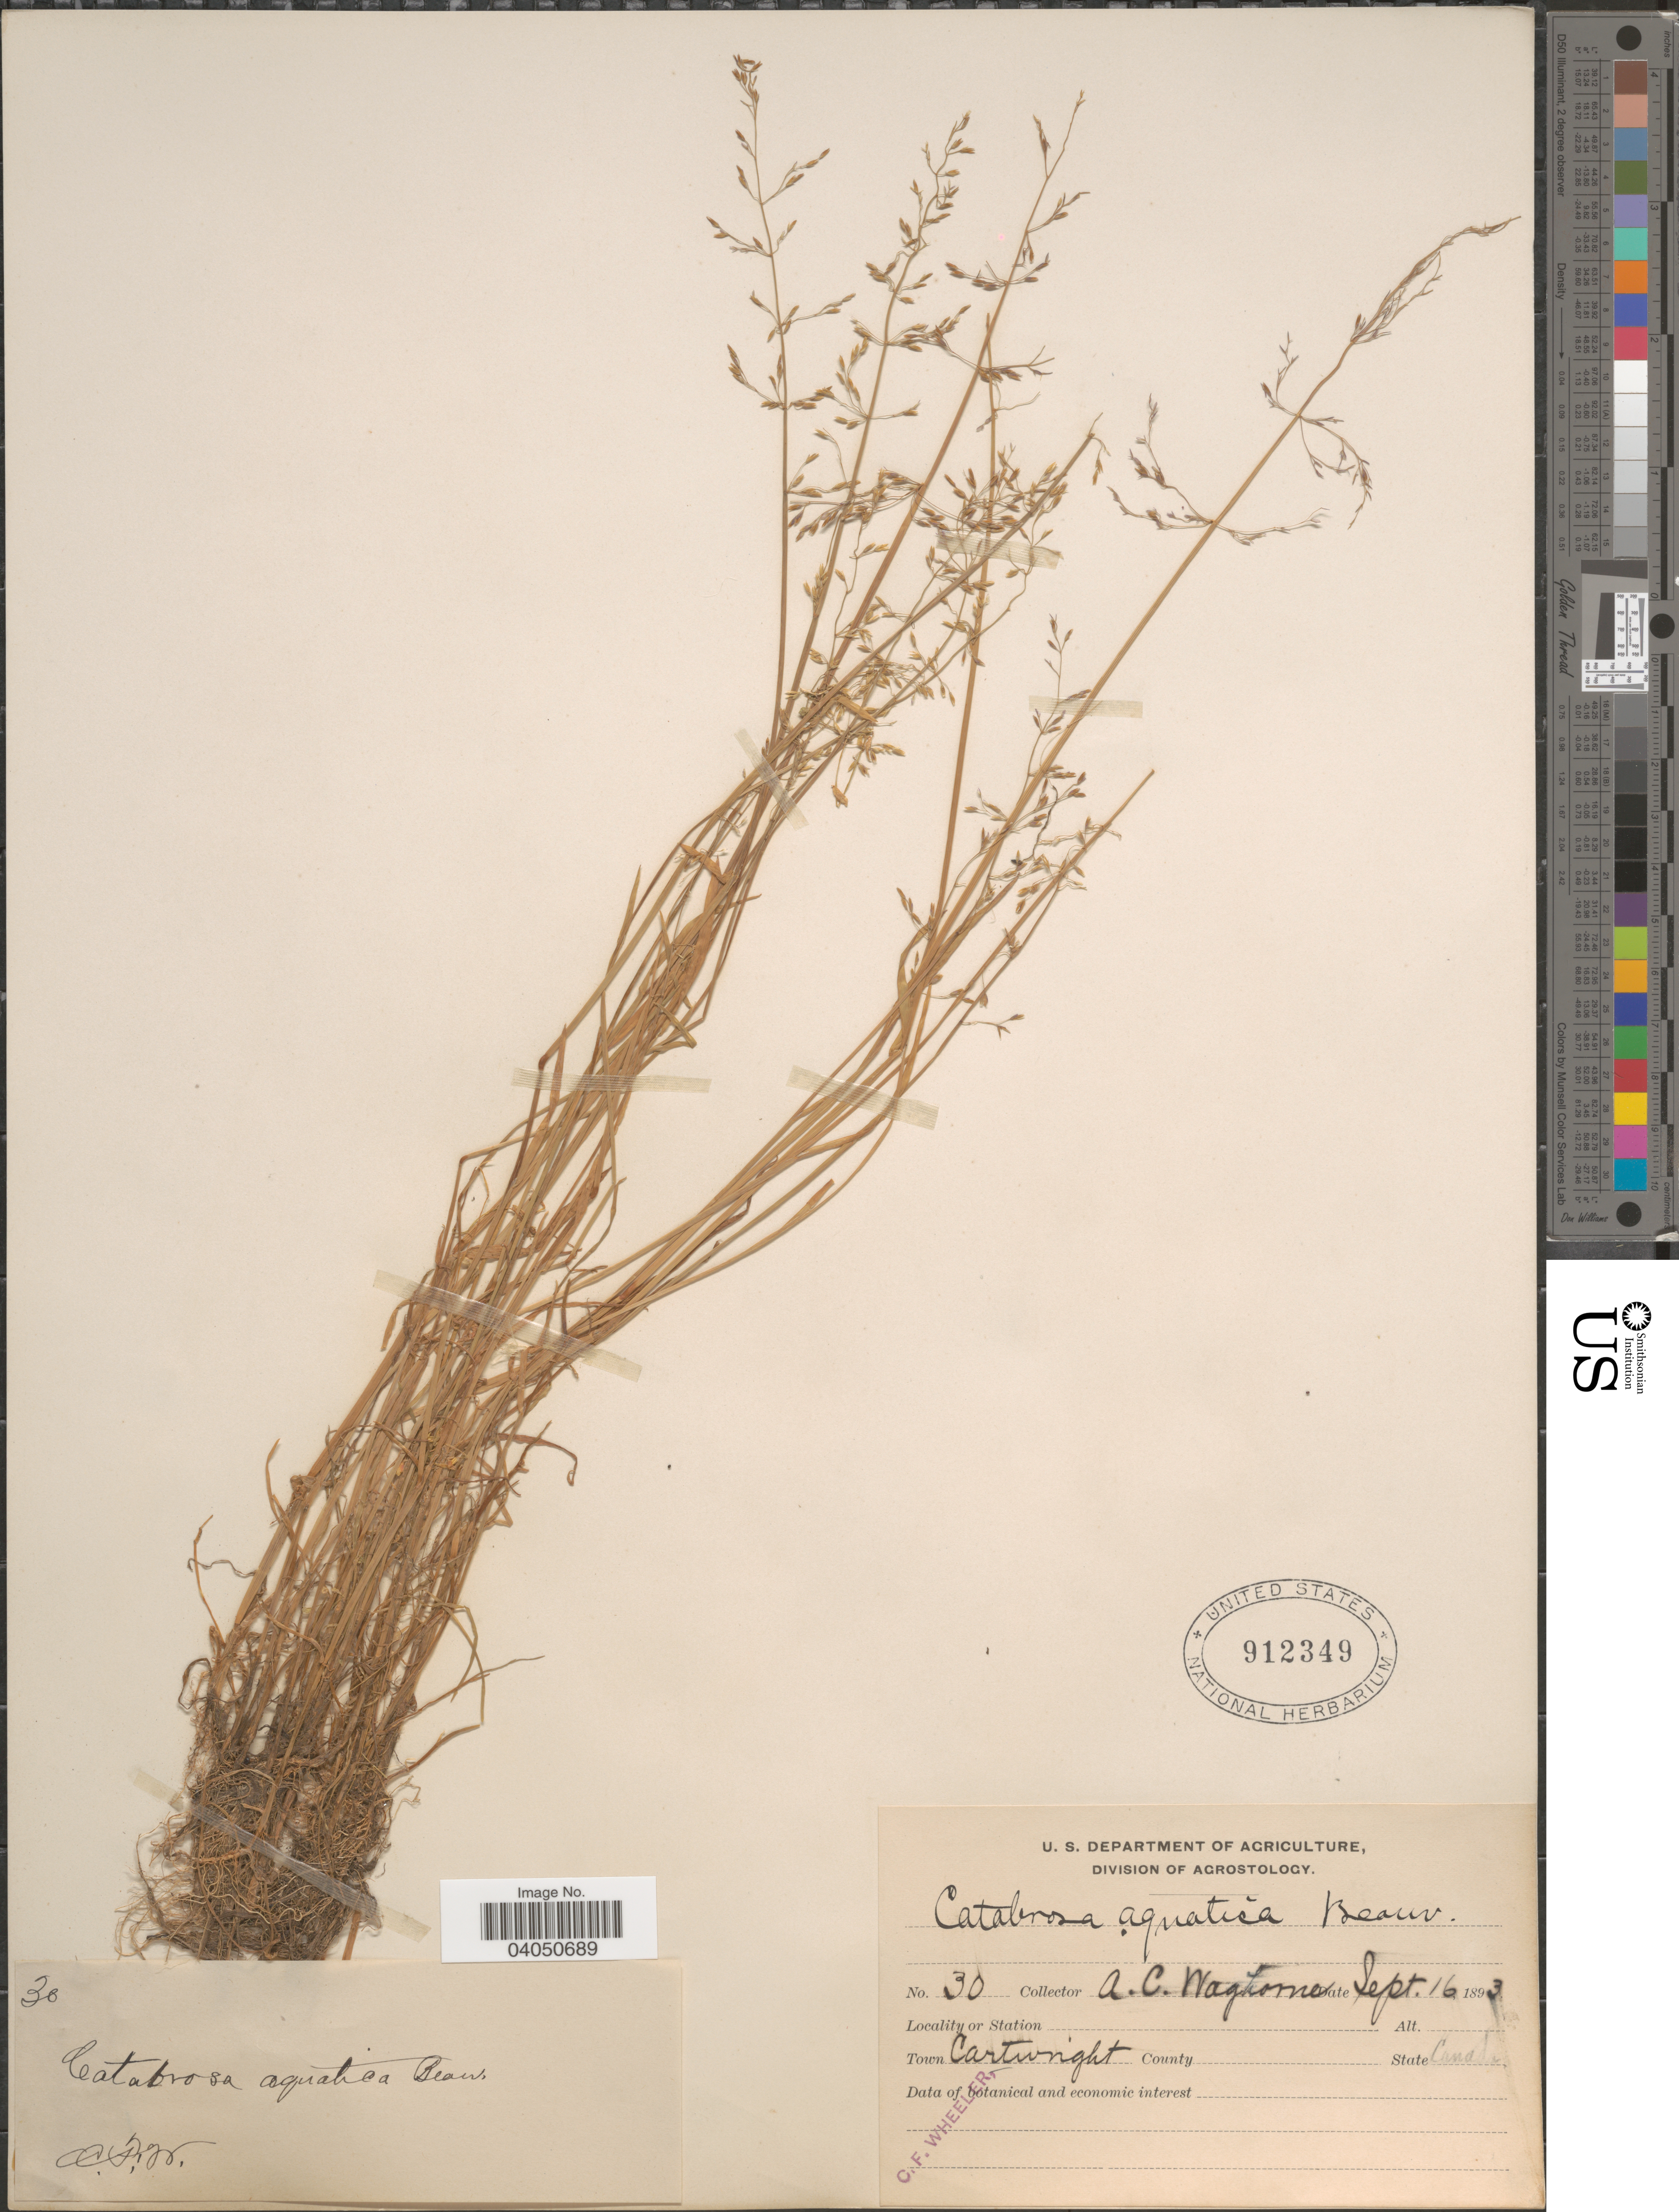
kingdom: Plantae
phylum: Tracheophyta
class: Liliopsida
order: Poales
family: Poaceae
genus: Catabrosa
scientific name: Catabrosa aquatica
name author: (L.) P. Beauv.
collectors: A. Waghorne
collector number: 30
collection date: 1893-09-16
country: Canada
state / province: Newfoundland and Labrador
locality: Cartwright.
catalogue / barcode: US 912349